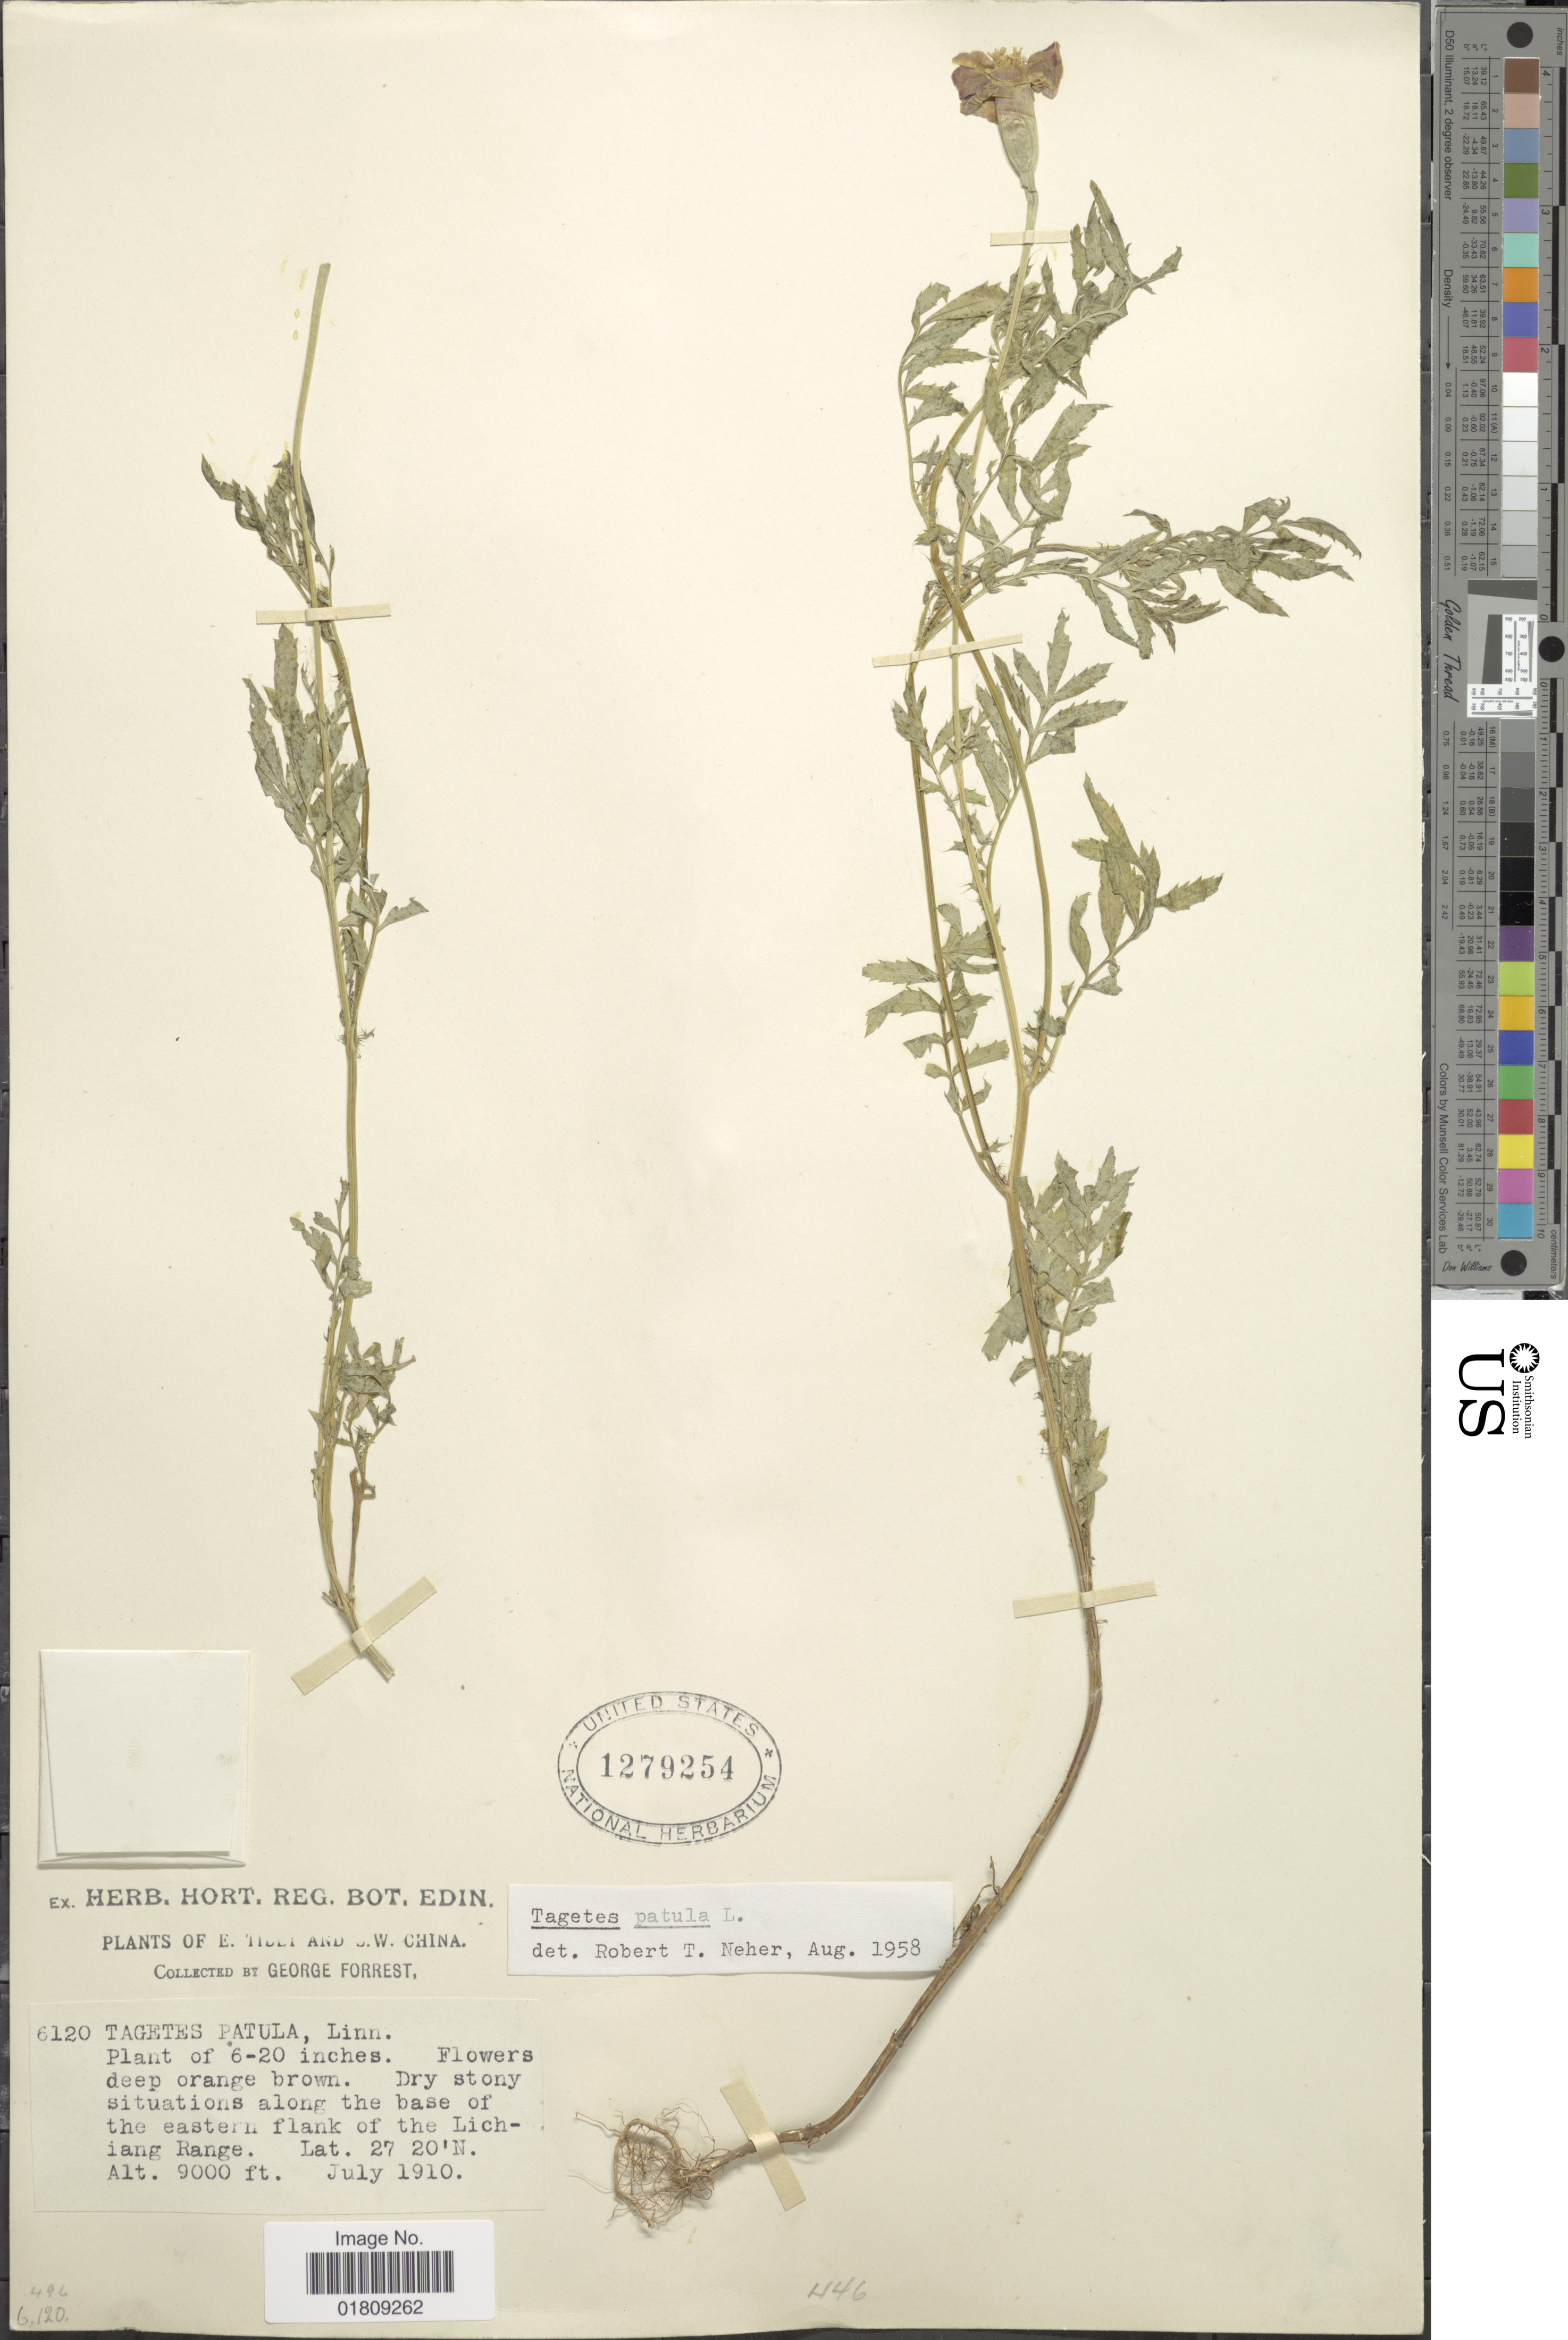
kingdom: Plantae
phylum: Tracheophyta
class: Magnoliopsida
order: Asterales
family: Asteraceae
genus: Tagetes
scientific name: Tagetes patula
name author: L.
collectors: G. Forrest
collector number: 6120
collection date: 1910-07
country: China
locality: E. Ti[illegible text] an [illegible text].W. China, along the base of the eastern flank of the Lichiang Range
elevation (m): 2743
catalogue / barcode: US 1279254